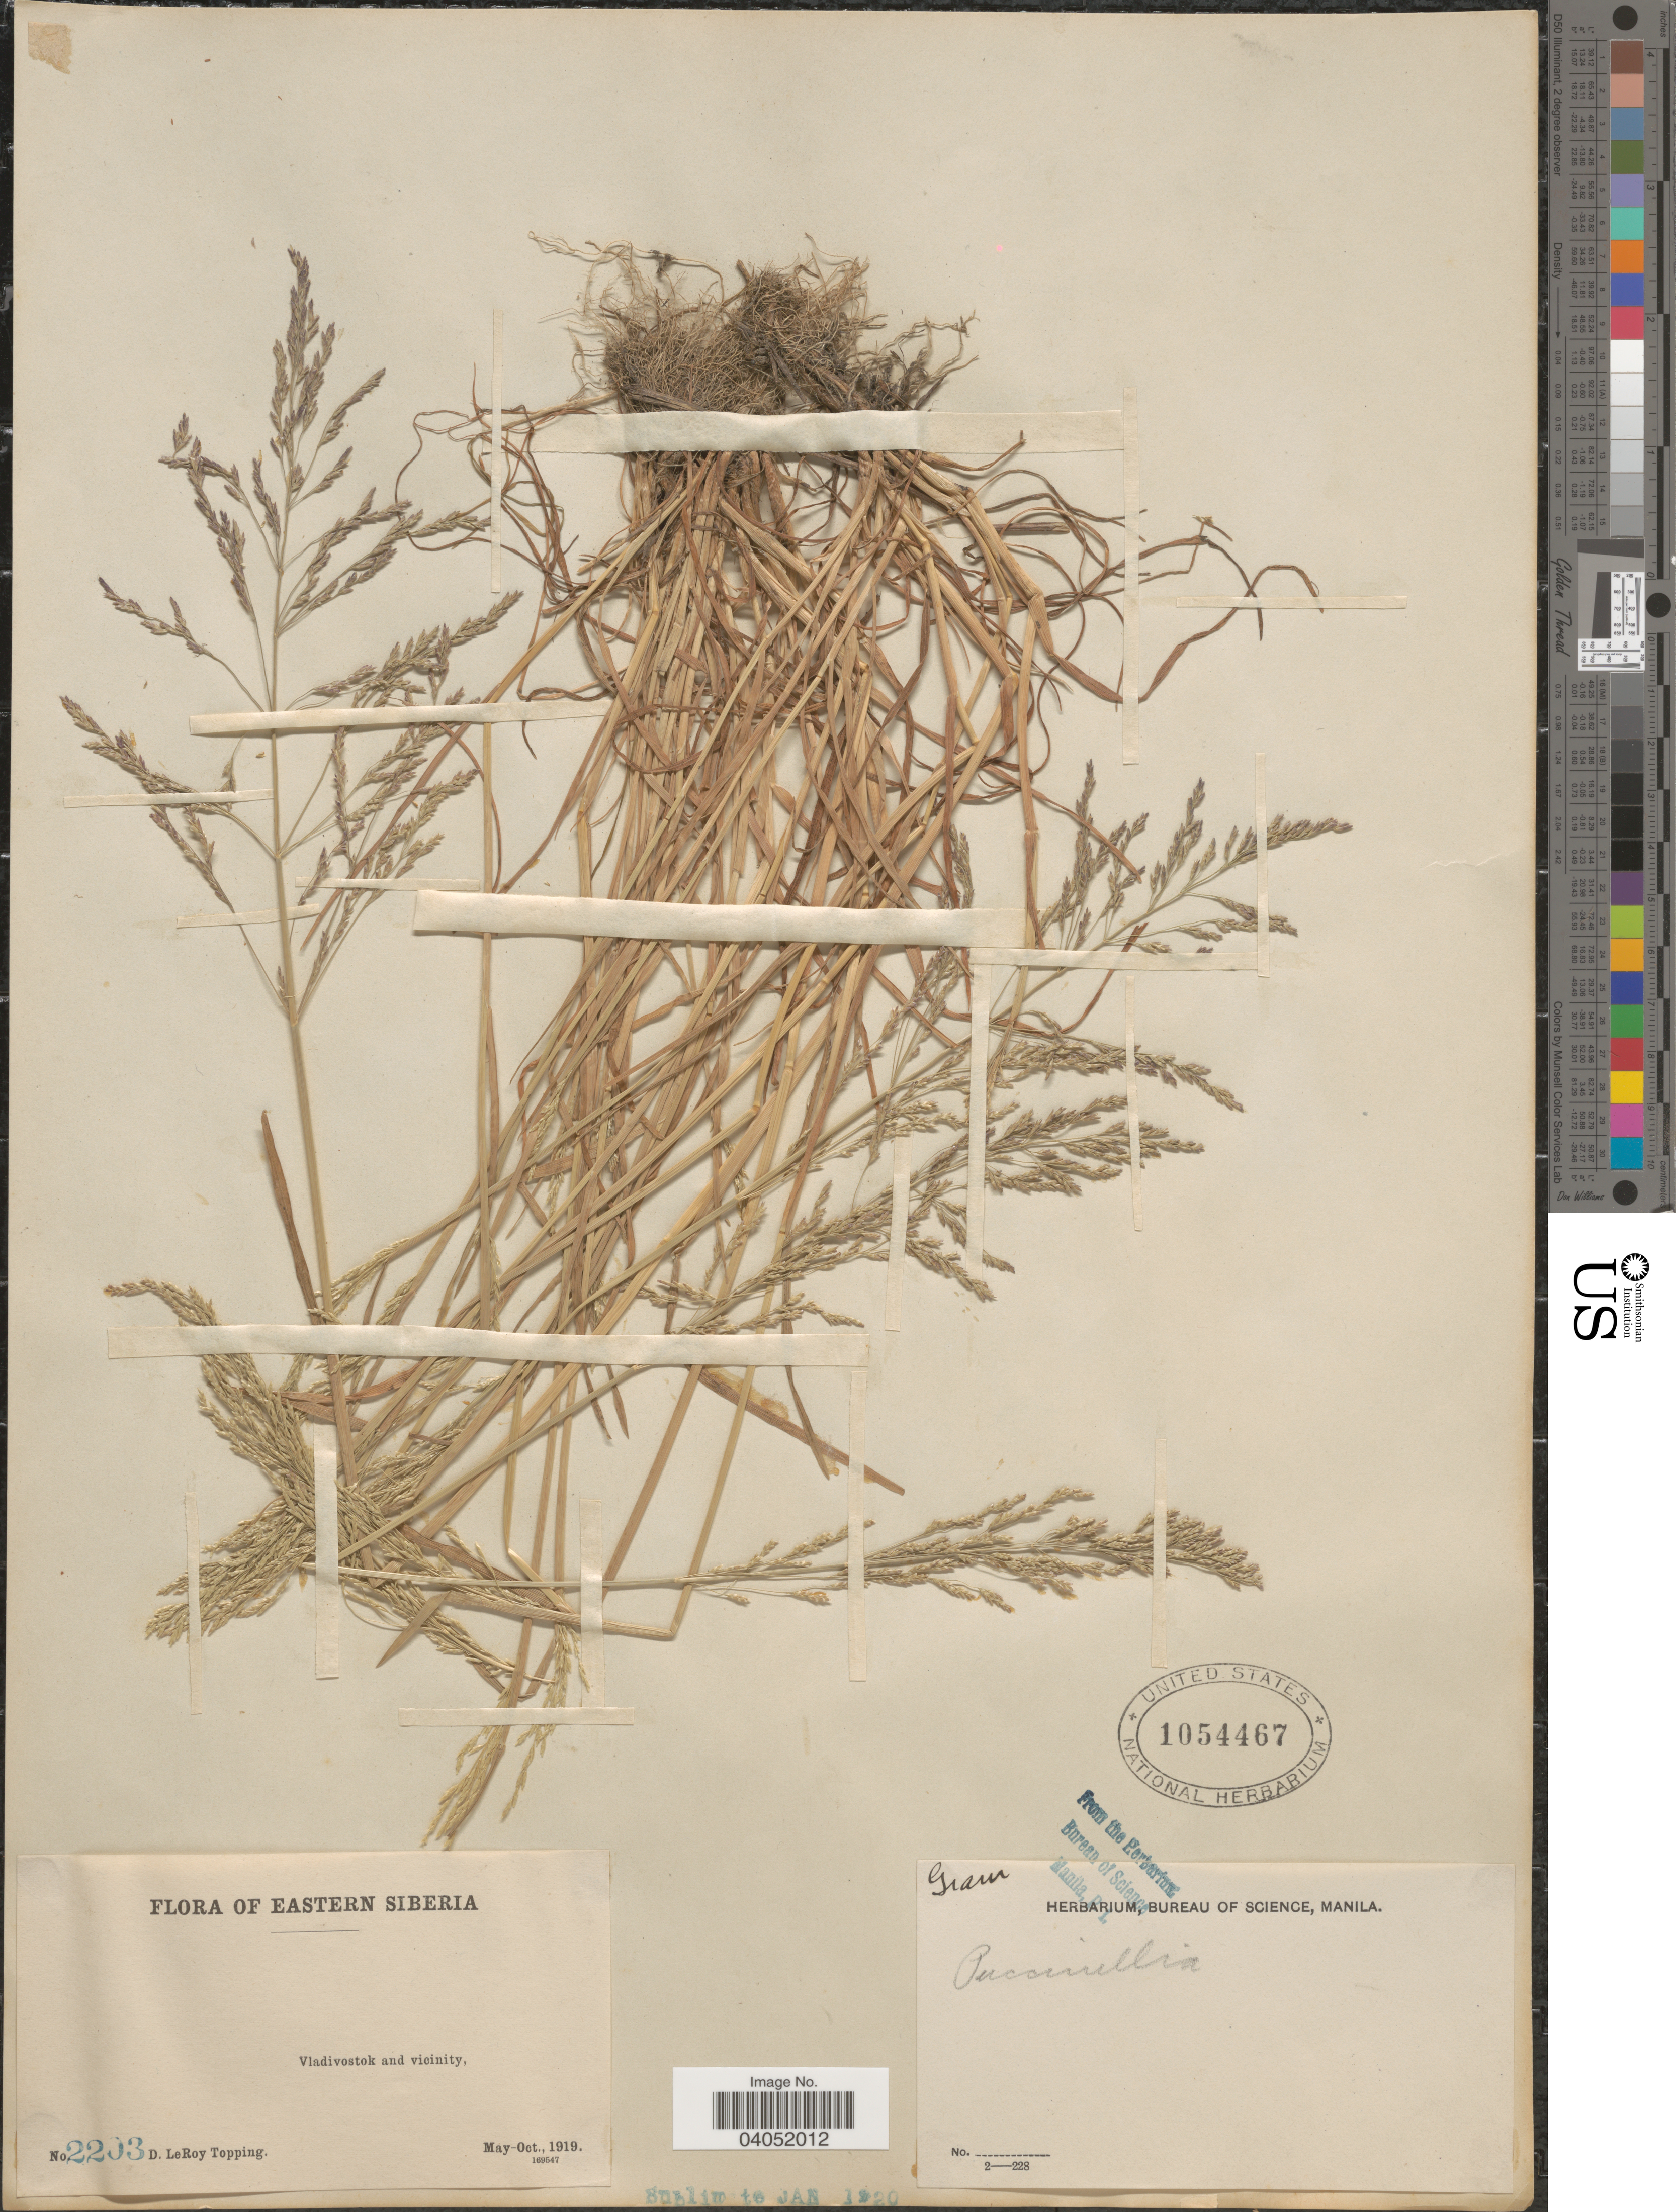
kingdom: Plantae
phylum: Tracheophyta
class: Liliopsida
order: Poales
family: Poaceae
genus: Puccinellia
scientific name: Puccinellia sp.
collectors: D. L. Topping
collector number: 2203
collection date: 1919-05/1919-10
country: Russian Federation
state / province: Primorsky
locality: Eastern Siberia. Vladivostok and vicinity.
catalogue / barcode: US 1054467